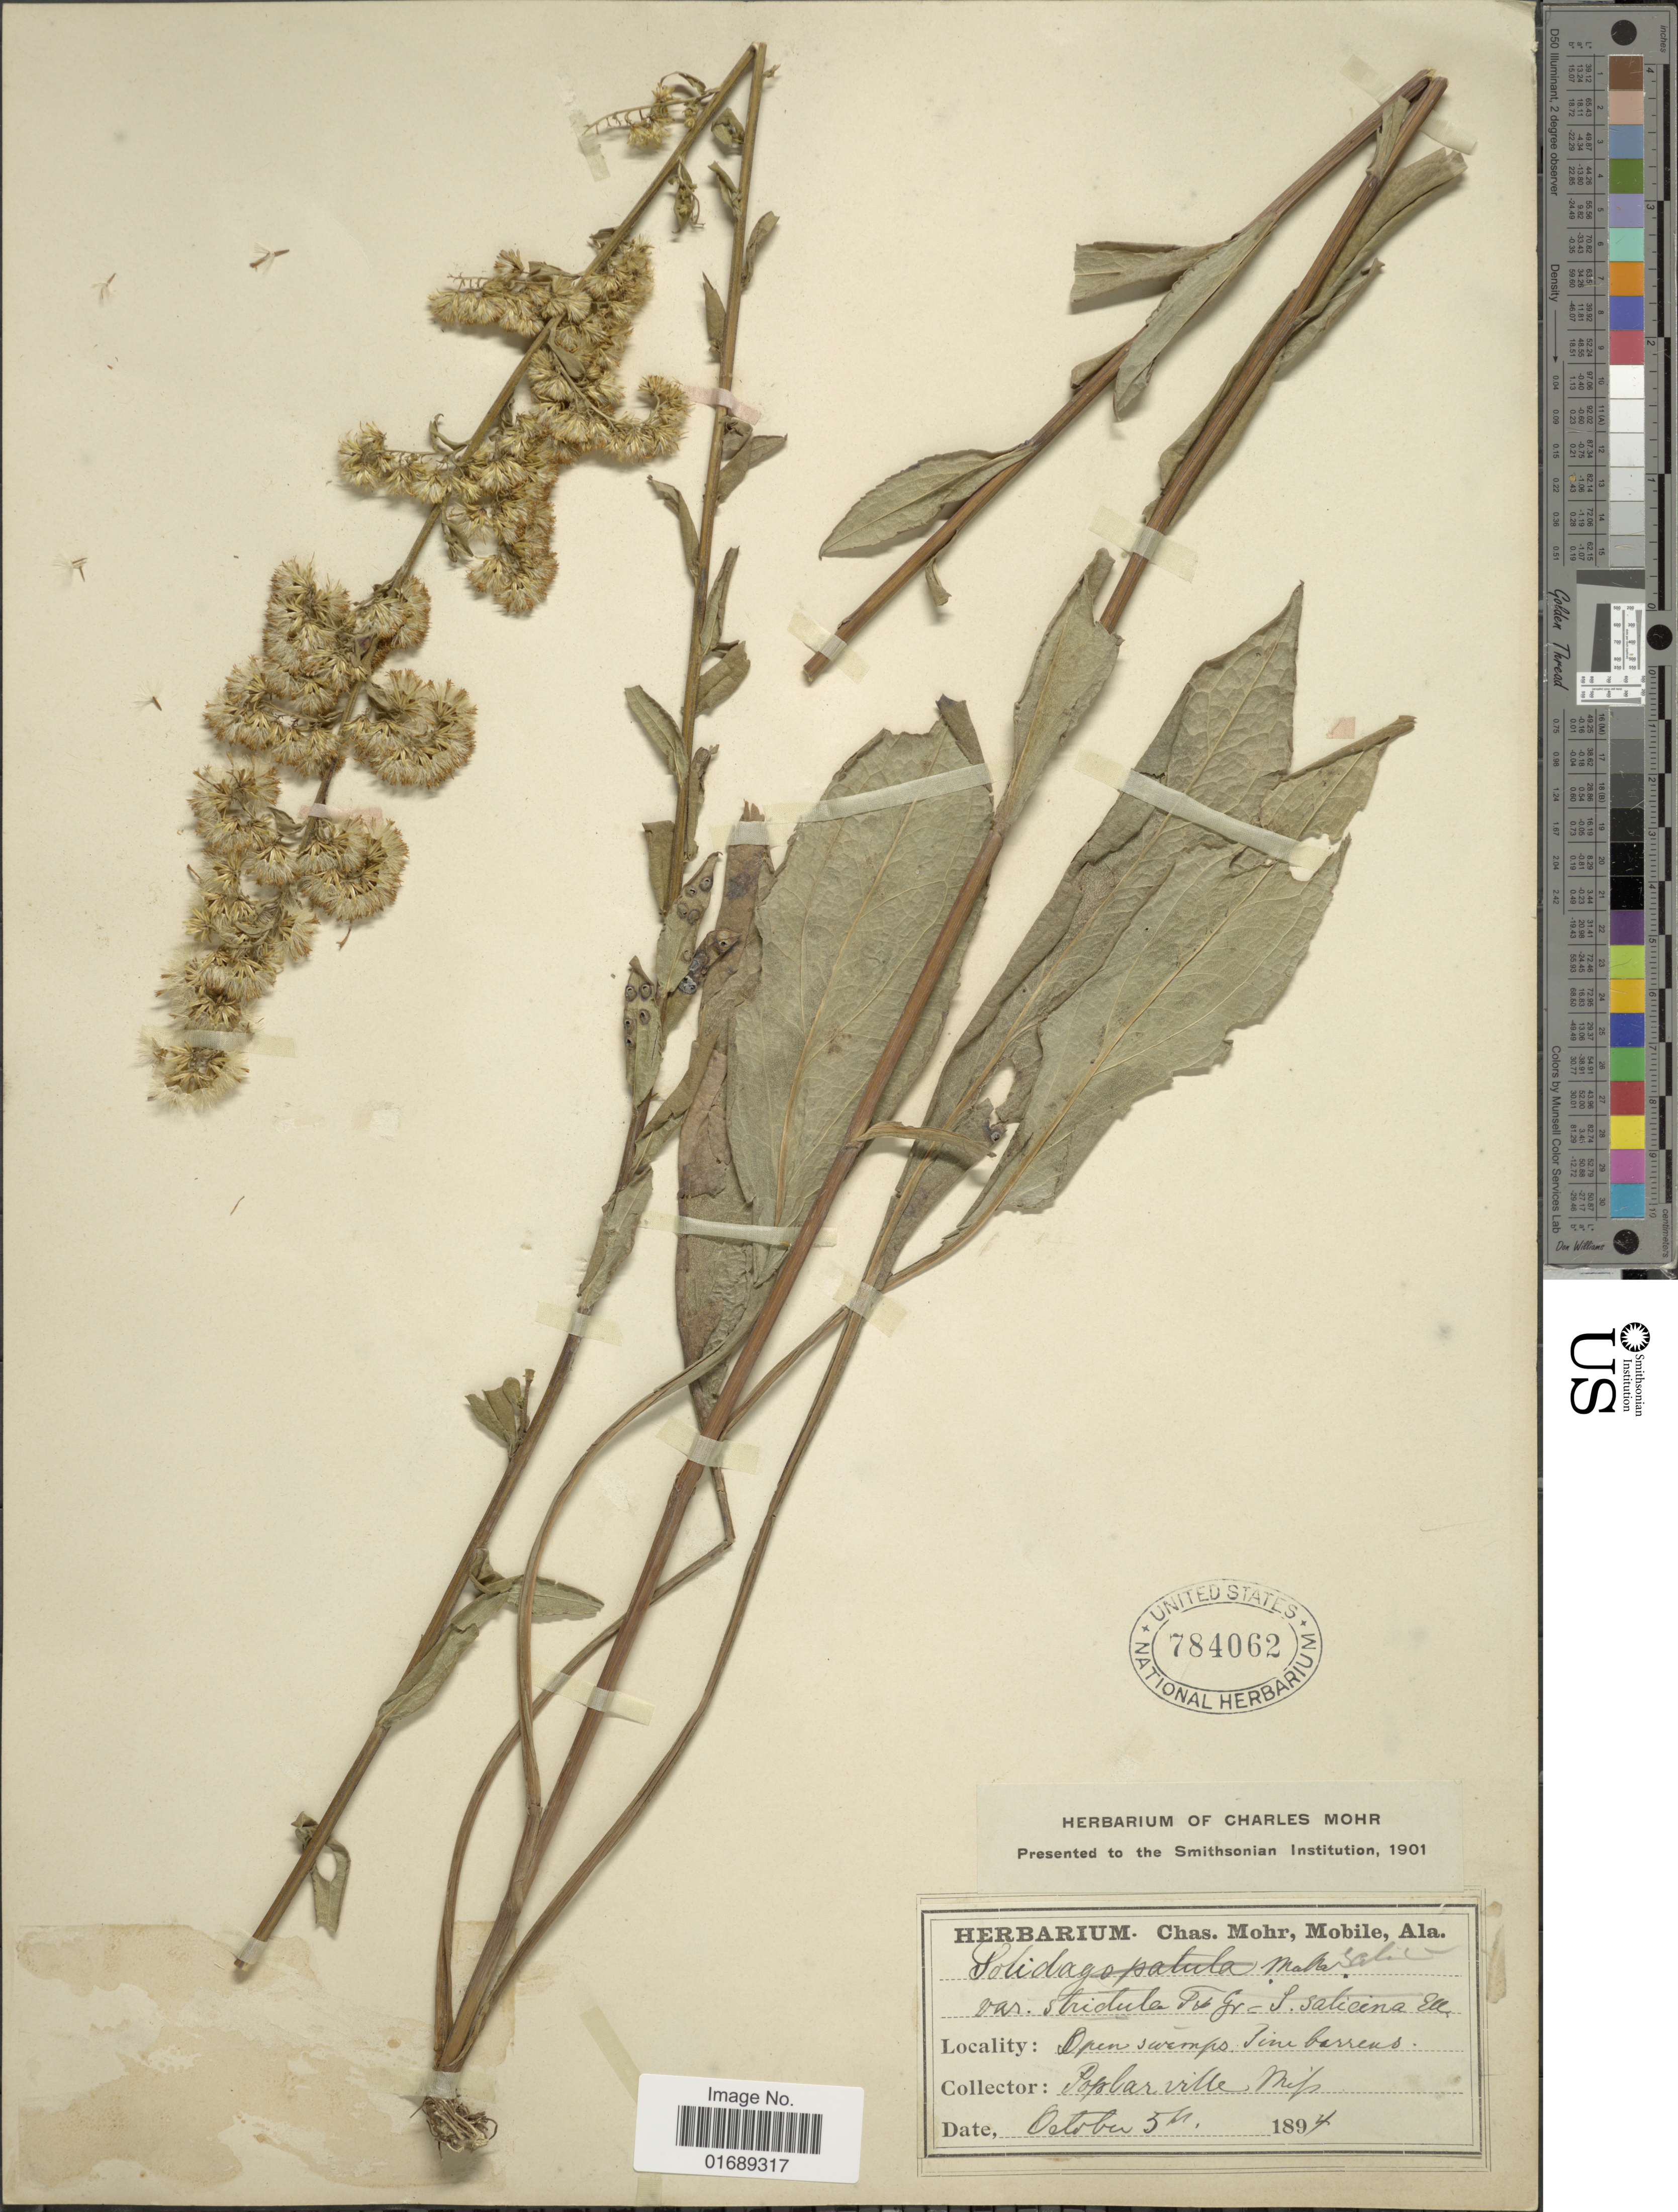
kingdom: Plantae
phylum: Tracheophyta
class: Magnoliopsida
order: Asterales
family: Asteraceae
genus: Solidago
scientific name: Solidago patula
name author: Muhl. ex Willd.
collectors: Mohr, C. T. (herbarium)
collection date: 1894-10-05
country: United States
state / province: Mississippi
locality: Open swamps, Pine barrens, Poplar ville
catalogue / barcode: US 784062